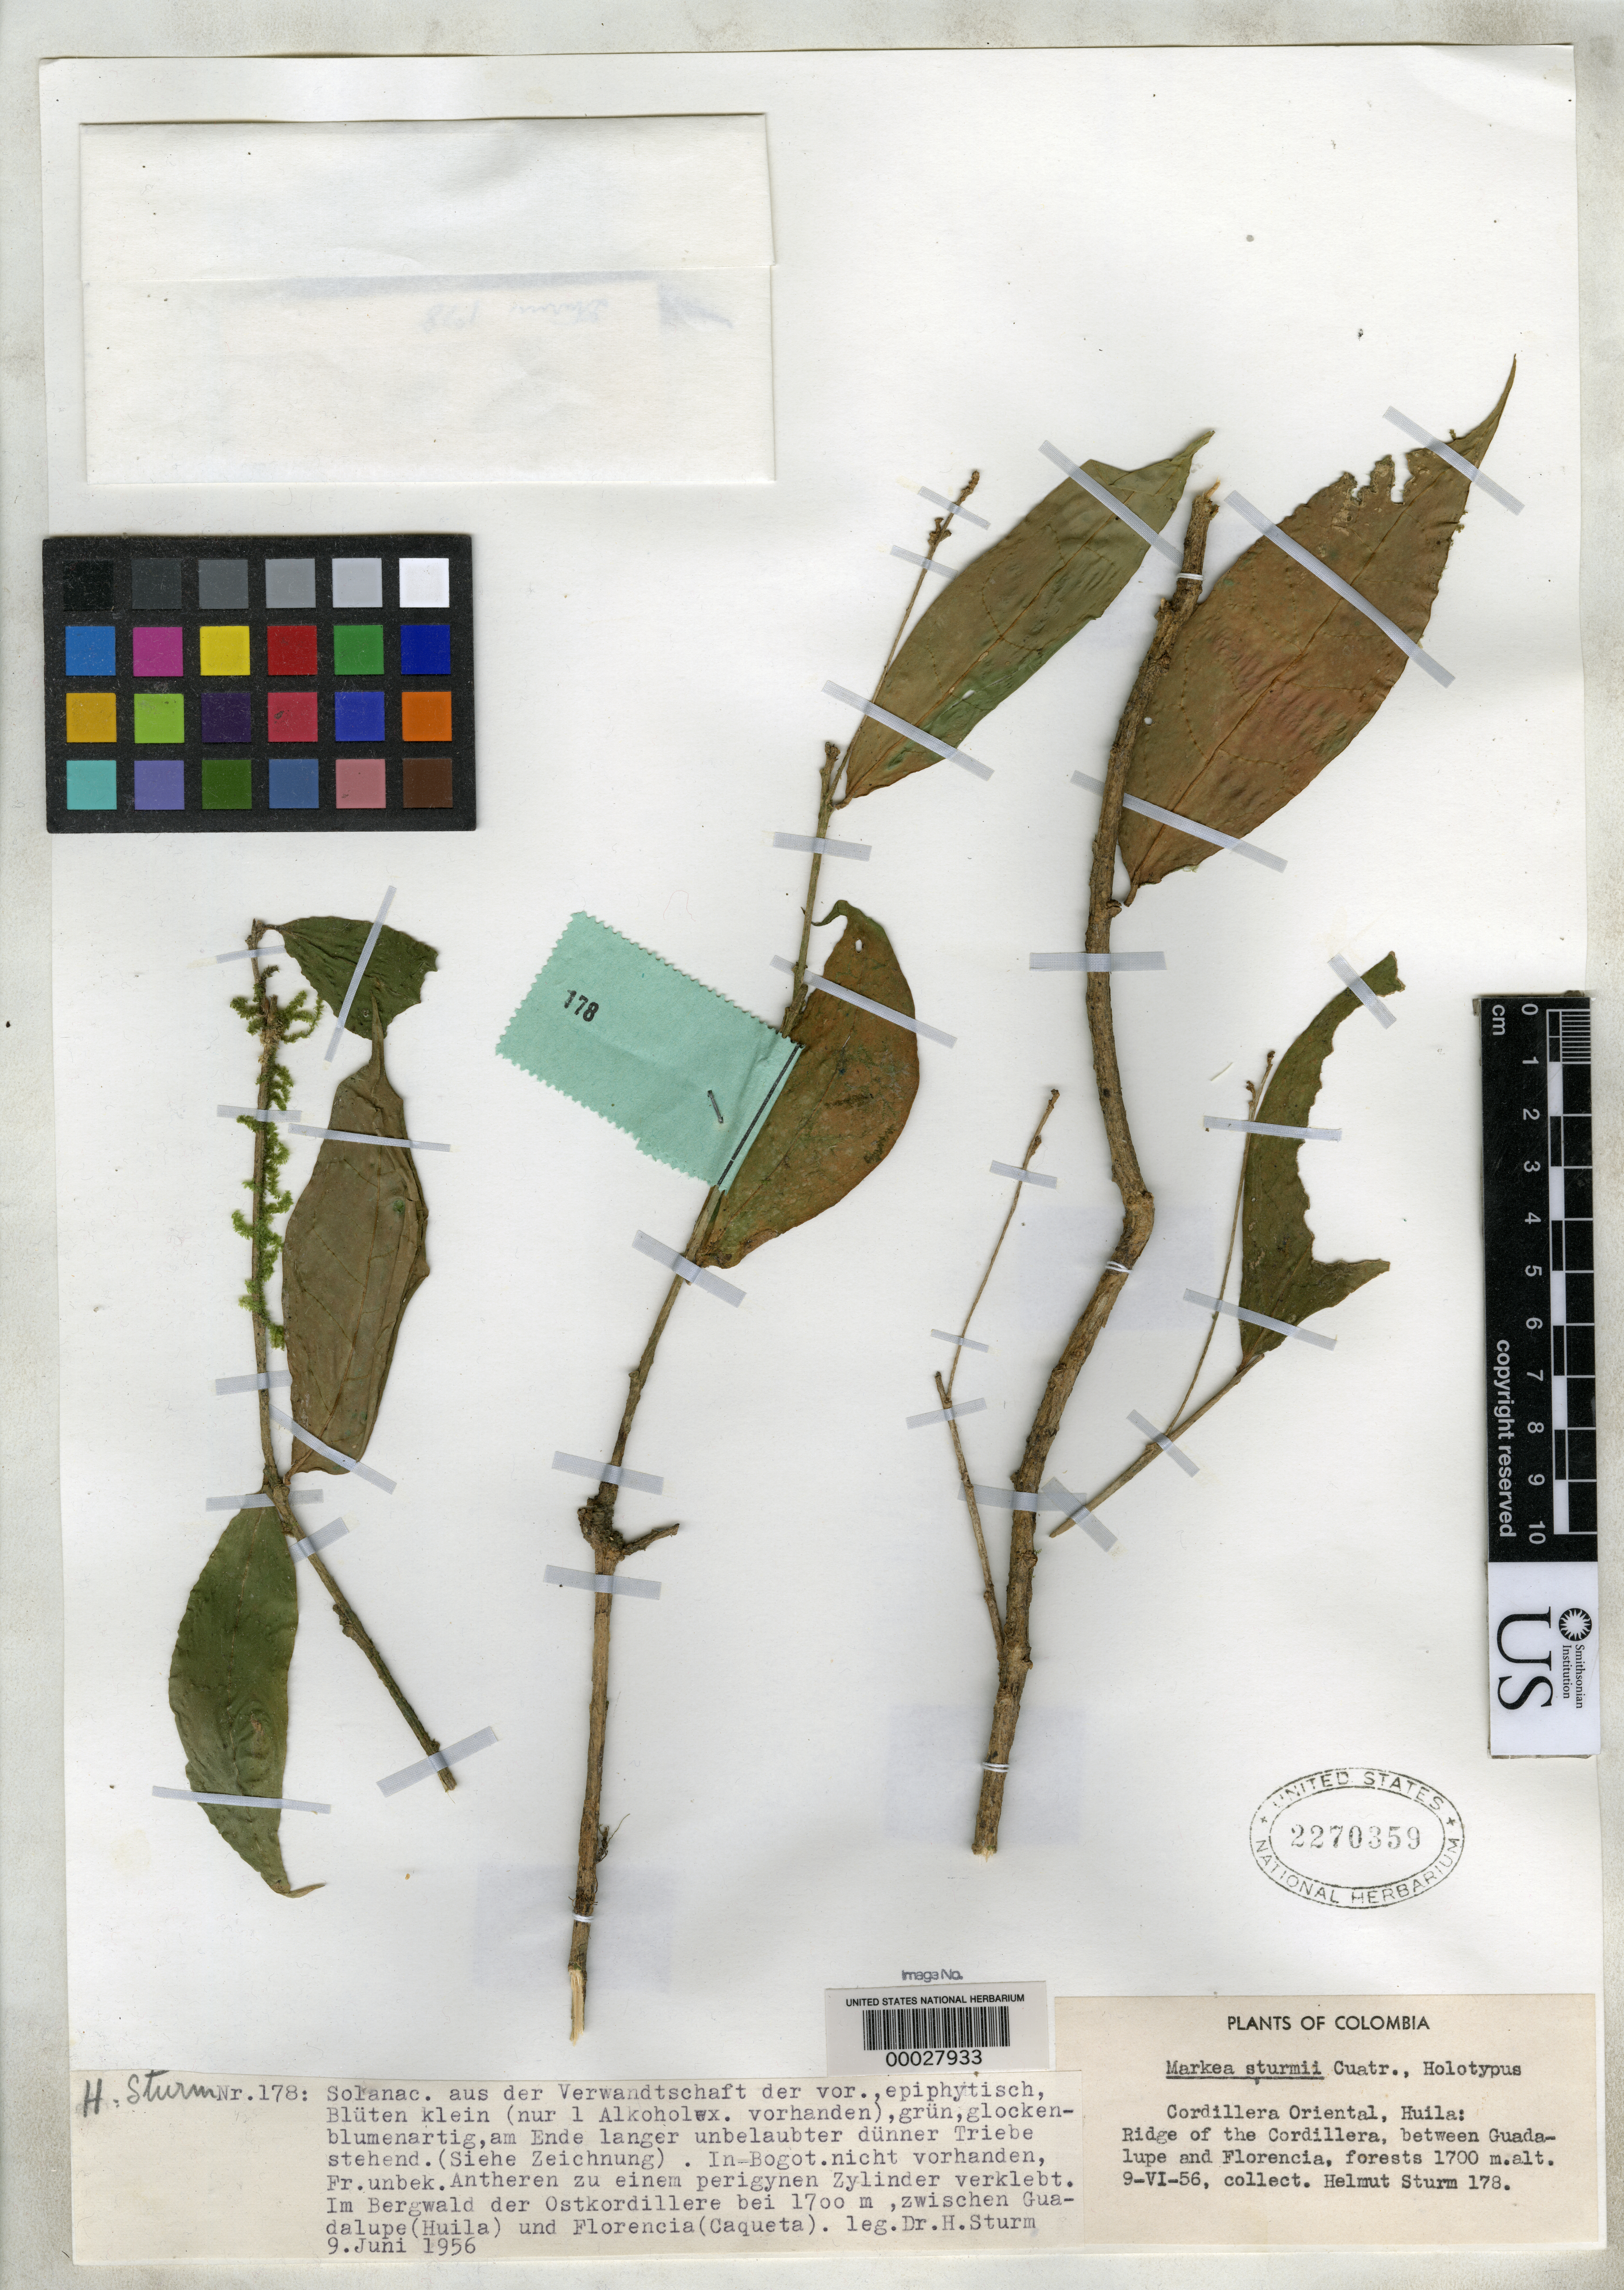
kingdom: Plantae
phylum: Tracheophyta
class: Magnoliopsida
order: Solanales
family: Solanaceae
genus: Markea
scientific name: Markea sturmii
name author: Cuatrec.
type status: Holotype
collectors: H. Sturm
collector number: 178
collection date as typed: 09 Jun 1956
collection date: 1956-06-09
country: Colombia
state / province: Huila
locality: Between Guadalupe (Huila) & Florencia (Caqueta), ridge of the Cordillera.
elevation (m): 1700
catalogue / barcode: US 2270359